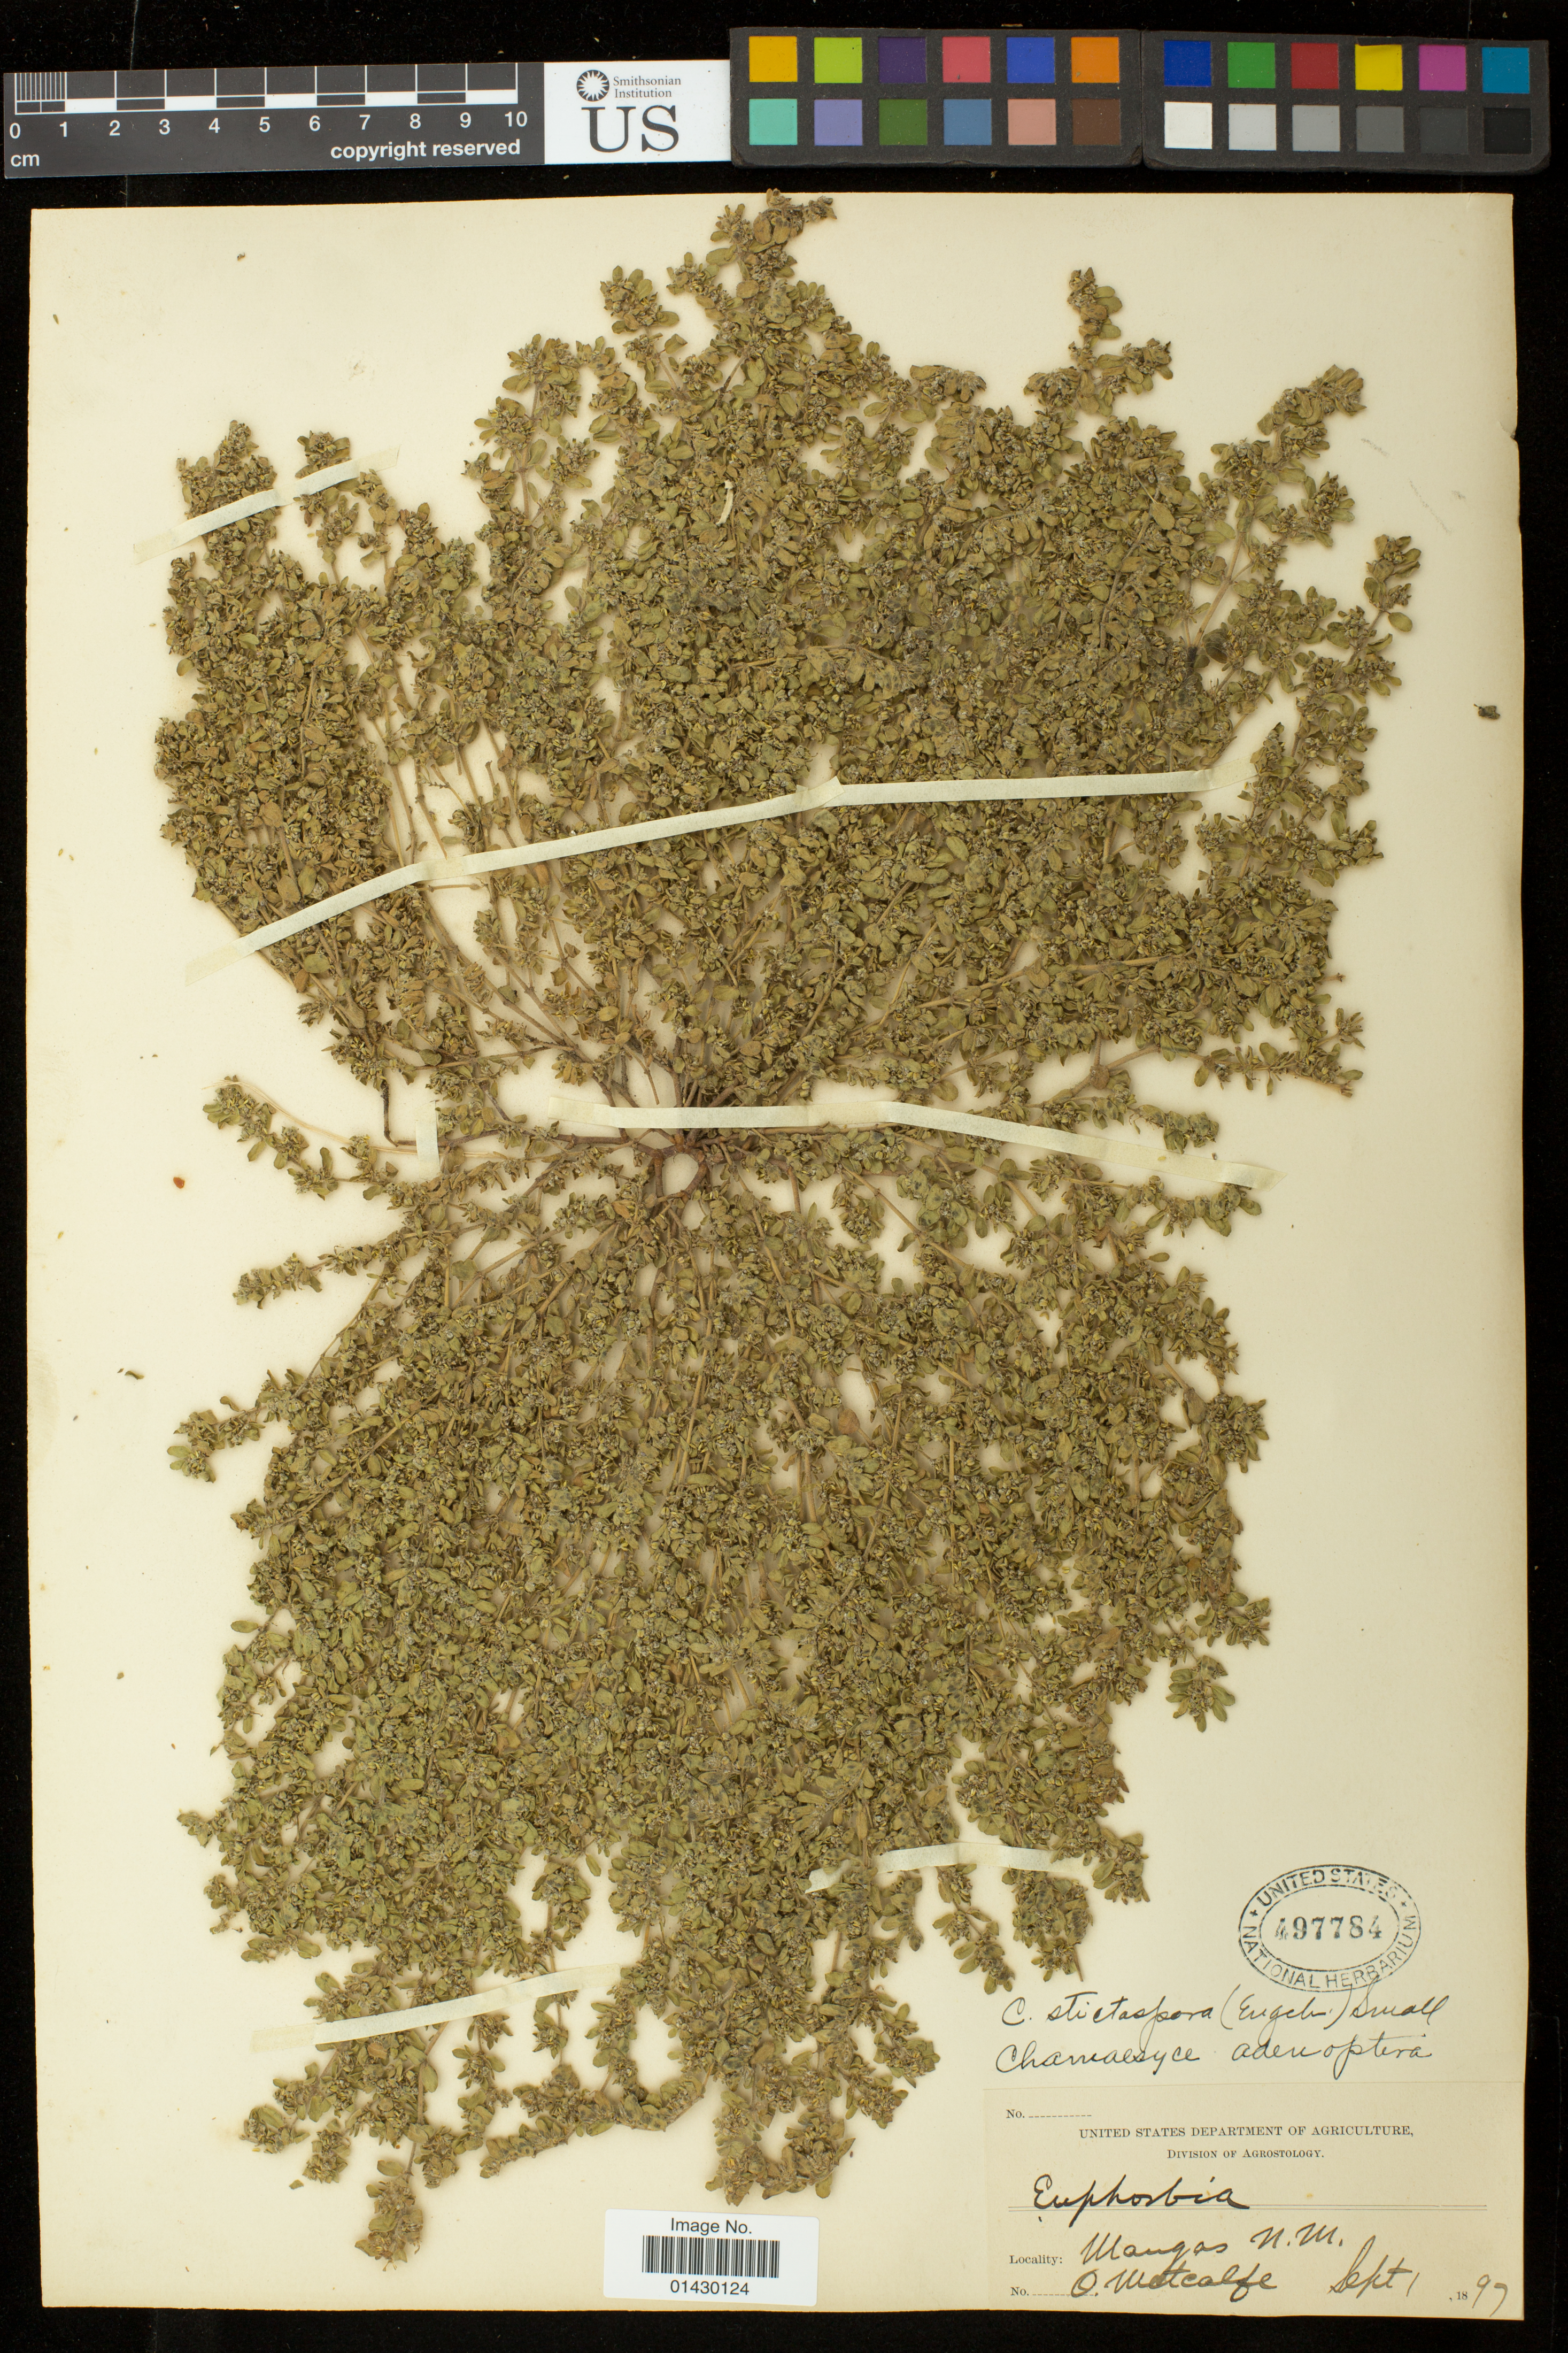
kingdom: Plantae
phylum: Tracheophyta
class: Magnoliopsida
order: Malpighiales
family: Euphorbiaceae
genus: Euphorbia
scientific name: Euphorbia stictospora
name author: Engelm.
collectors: O. B. Metcalfe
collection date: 1897-09-01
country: United States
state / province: New Mexico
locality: Mangas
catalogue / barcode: US 497784